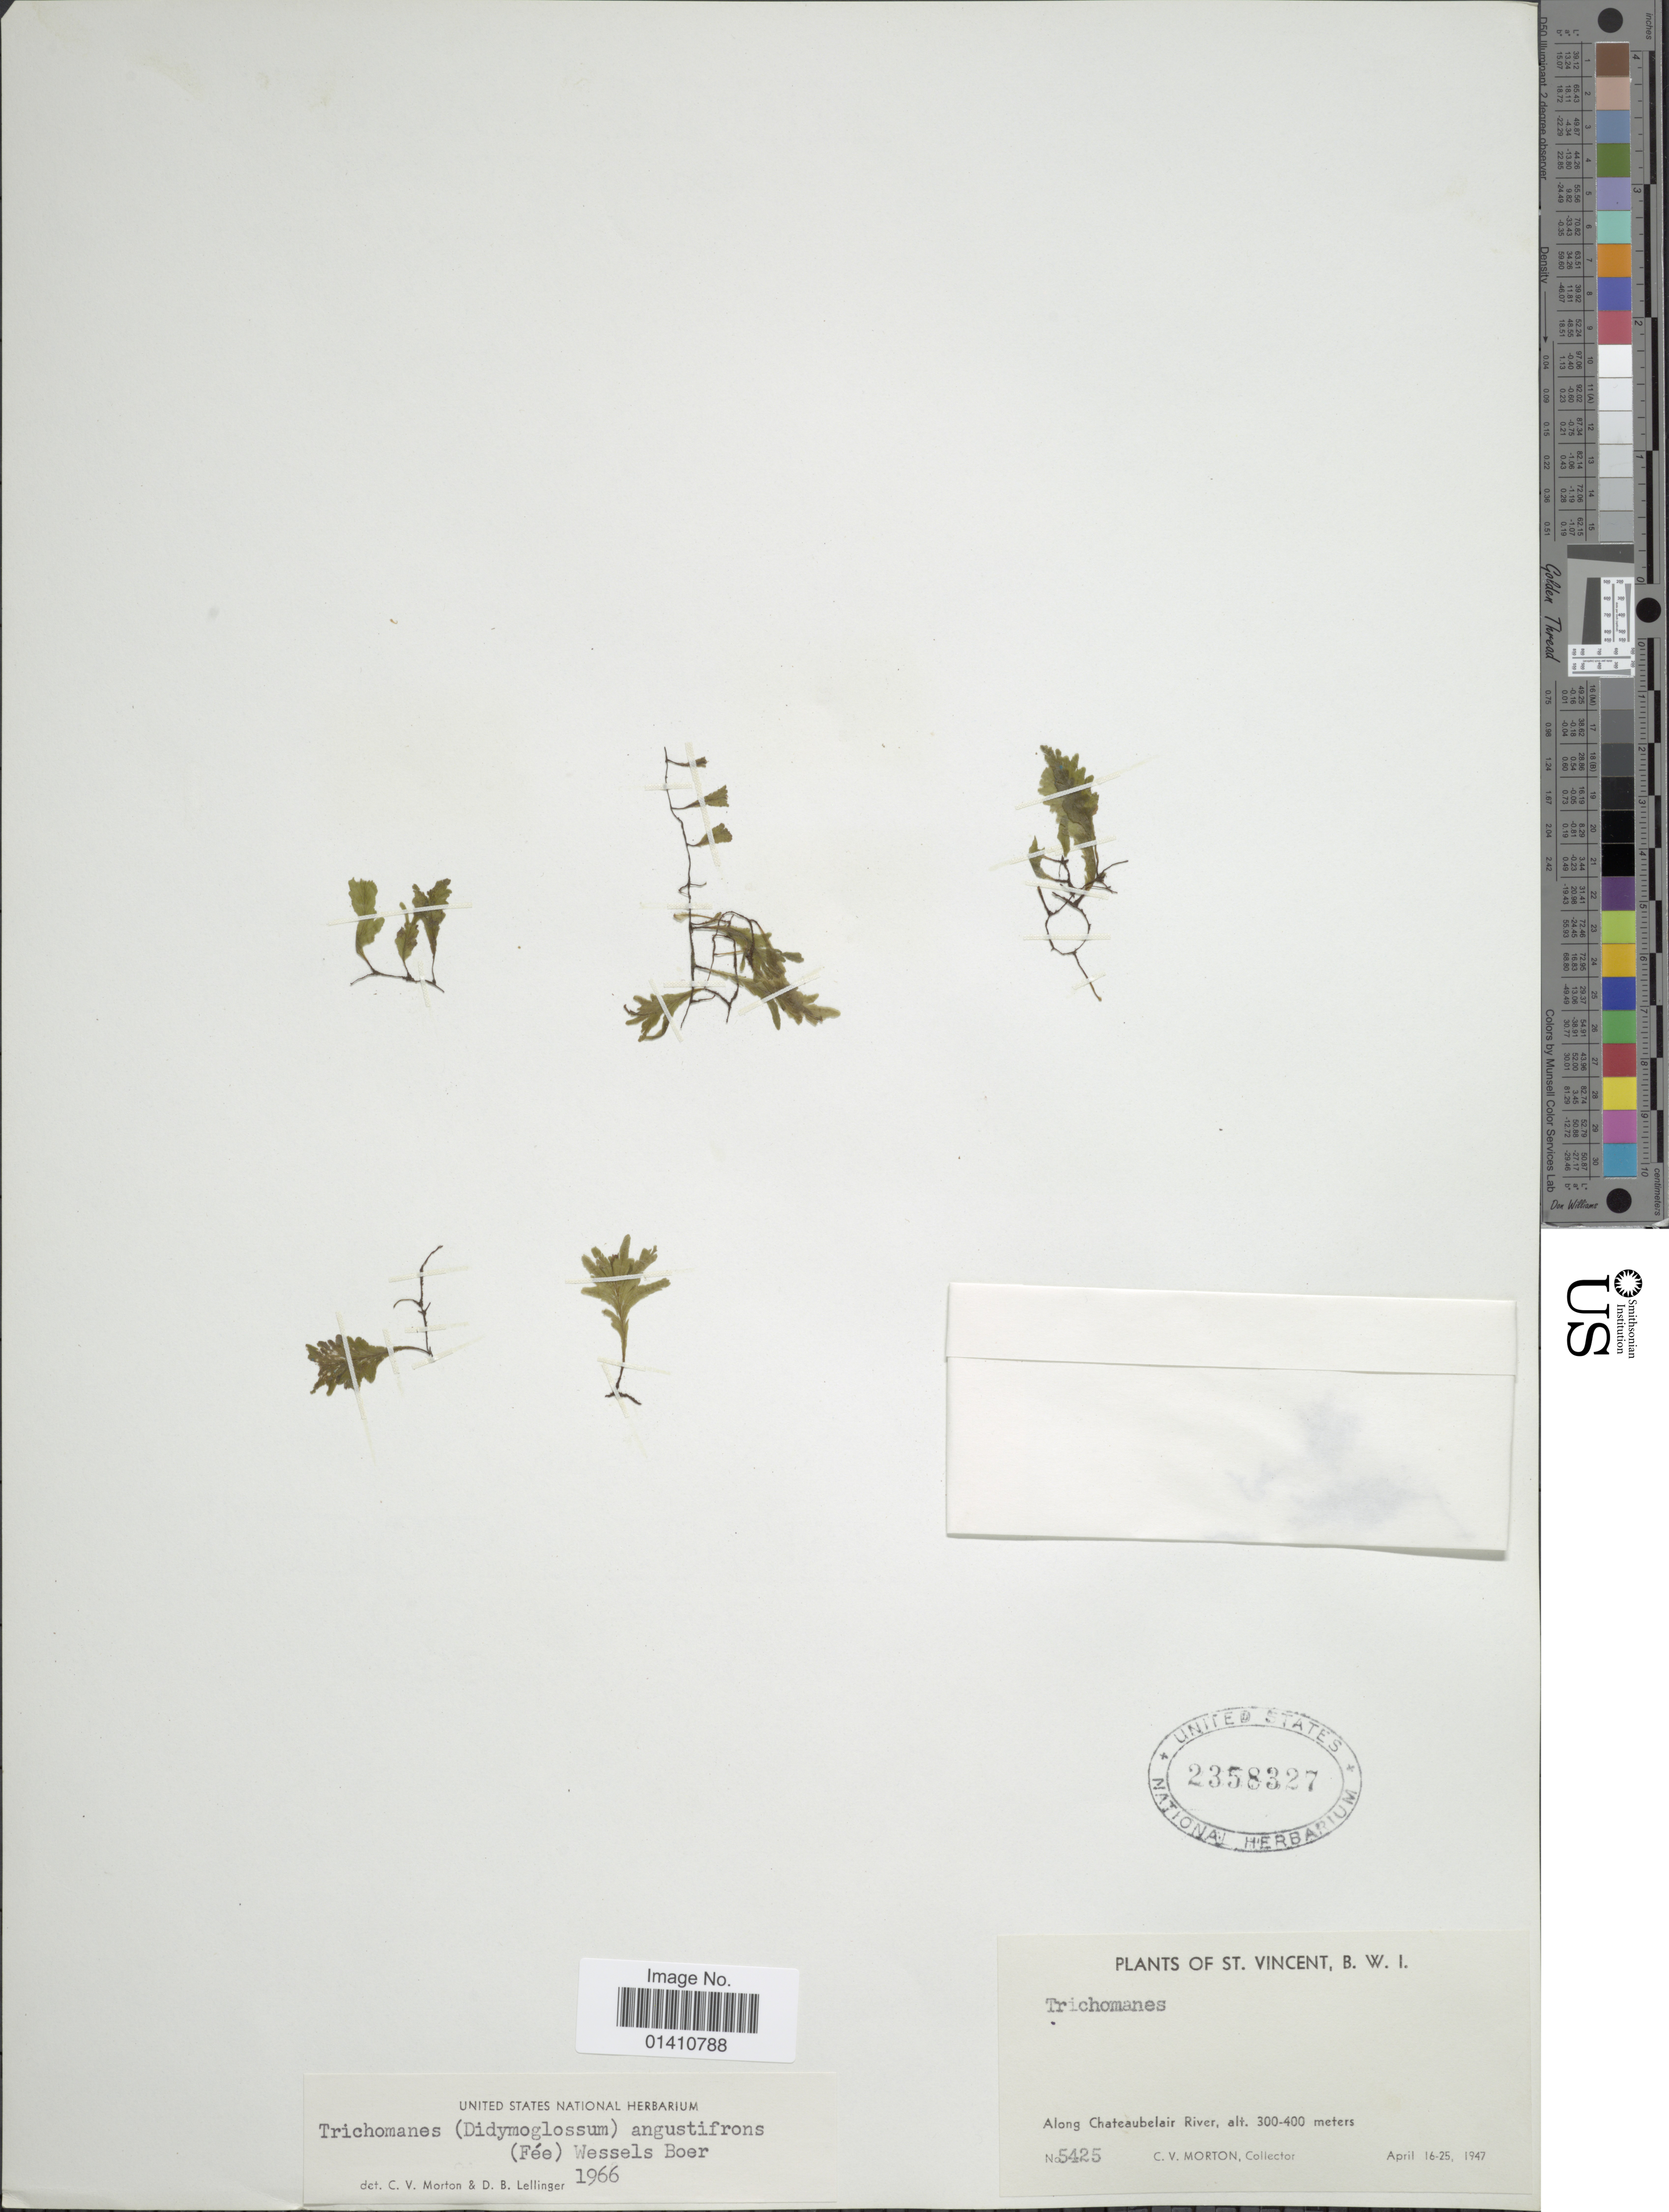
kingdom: Plantae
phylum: Tracheophyta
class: Polypodiopsida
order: Hymenophyllales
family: Hymenophyllaceae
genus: Didymoglossum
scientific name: Didymoglossum angustifrons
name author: Fée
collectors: C. V. Morton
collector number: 5425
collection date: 1947-04-16/1947-04-25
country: St. Vincent - Grenadines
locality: St. Vincent, B. W. I., Along Chateaubelair River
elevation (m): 300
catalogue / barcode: US 2358327